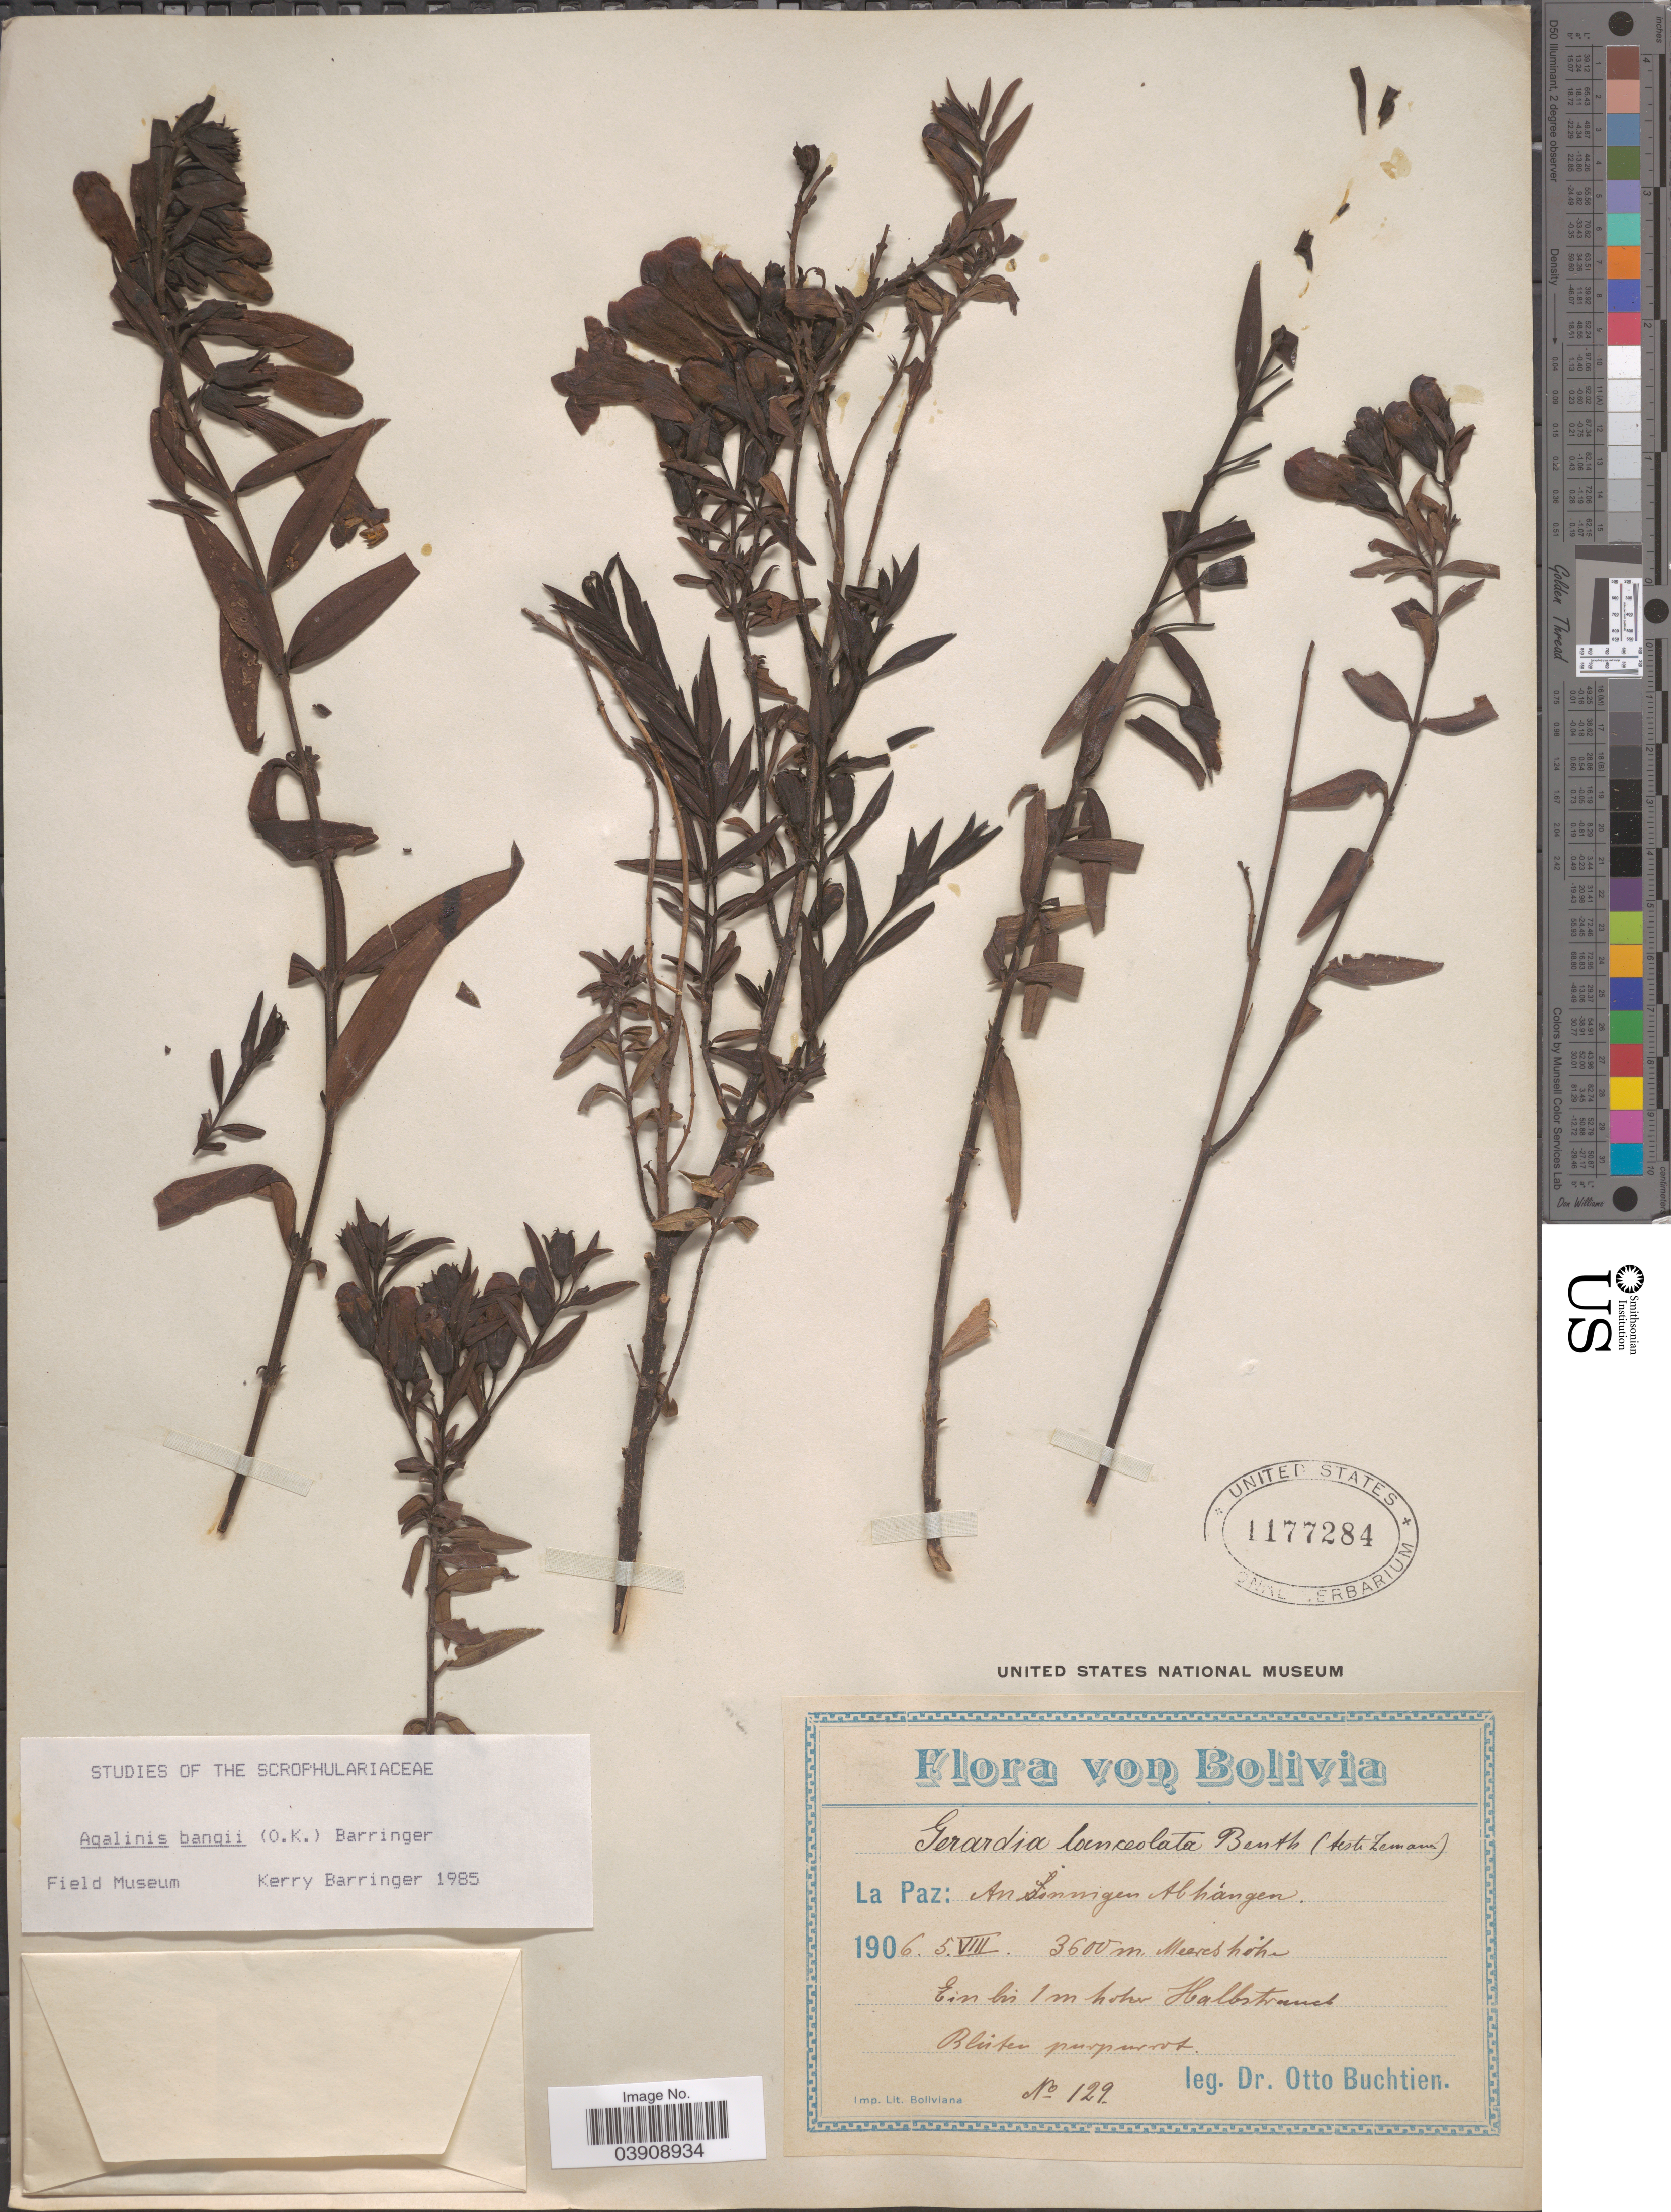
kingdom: Plantae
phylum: Tracheophyta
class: Magnoliopsida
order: Lamiales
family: Orobanchaceae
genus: Agalinis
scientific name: Agalinis bangii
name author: (Kuntze) Barringer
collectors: O. Buchtien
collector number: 129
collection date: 1906-08-05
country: Bolivia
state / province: La Paz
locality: An Sonnigen Abhángen.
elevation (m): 3600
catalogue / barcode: US 1177284